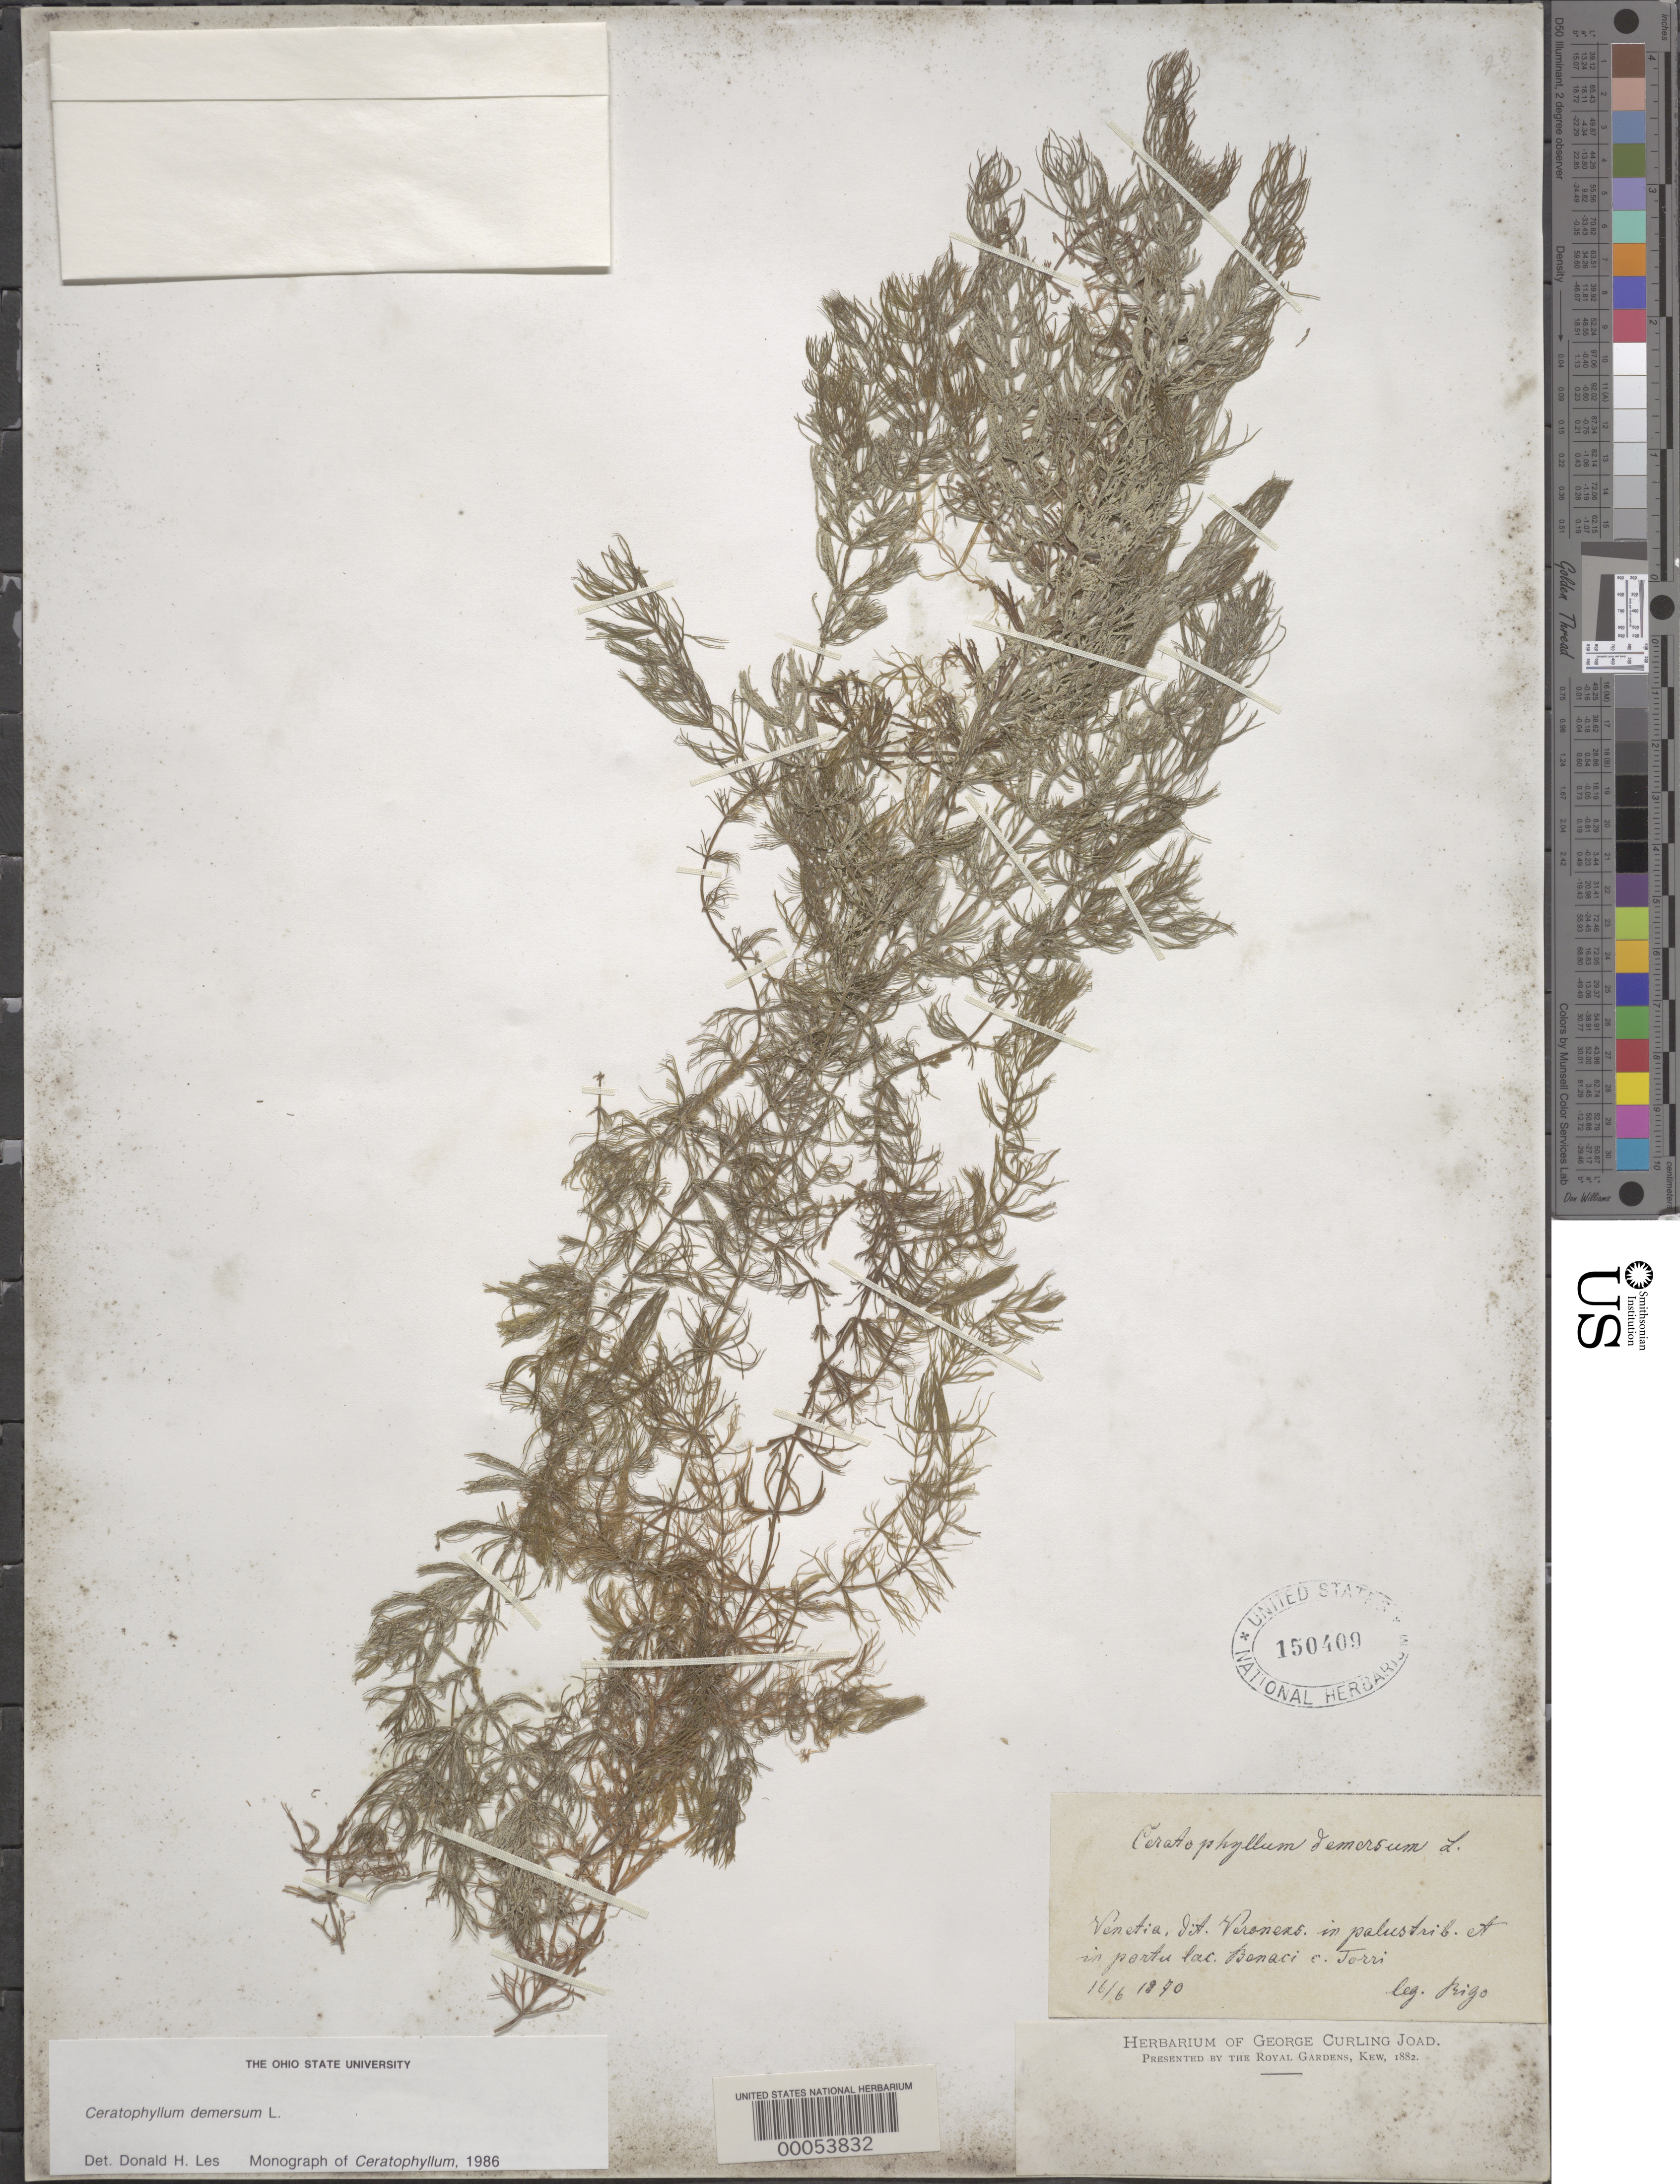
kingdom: Plantae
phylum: Tracheophyta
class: Magnoliopsida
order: Ceratophyllales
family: Ceratophyllaceae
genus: Ceratophyllum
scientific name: Ceratophyllum demersum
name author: L.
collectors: -- Rigo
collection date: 1870-06-16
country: Italy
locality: Venetia, dit. Veronens. in palustrib. et in portu lac. Bonaci c. Torri.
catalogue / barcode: US 150409